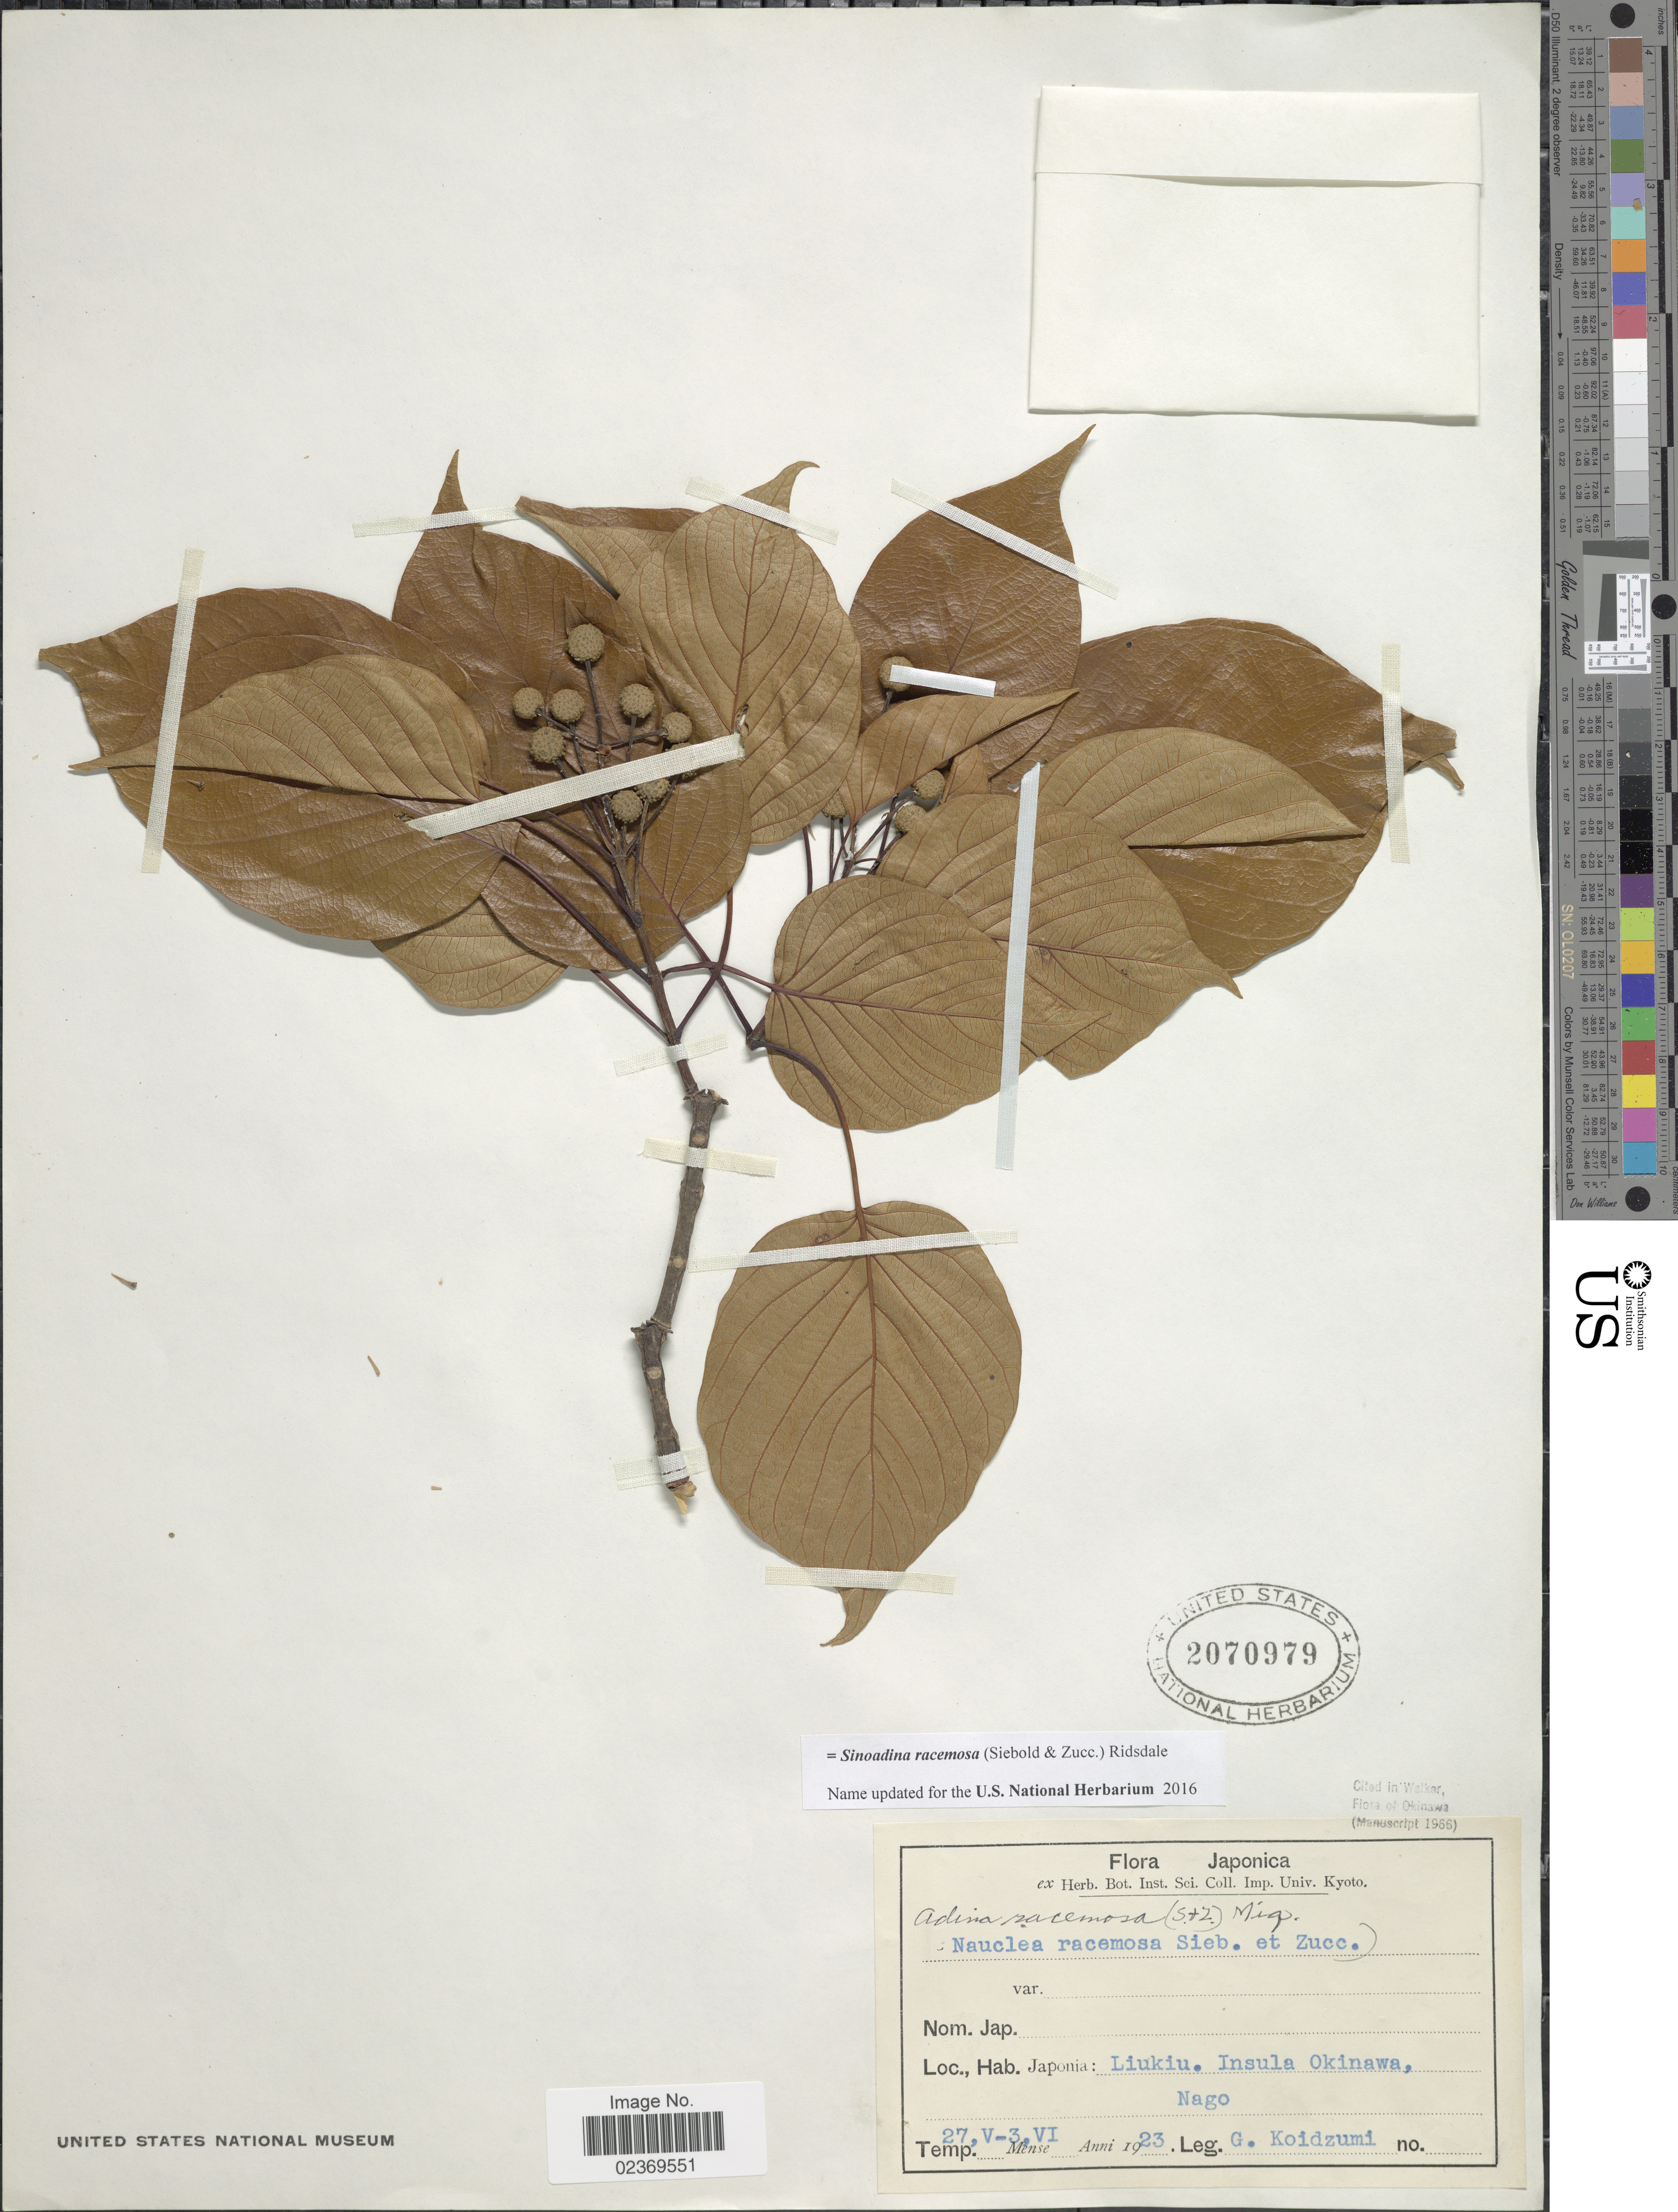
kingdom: Plantae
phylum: Tracheophyta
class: Magnoliopsida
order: Gentianales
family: Rubiaceae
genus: Sinoadina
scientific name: Sinoadina racemosa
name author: (Siebold & Zucc.) Risdale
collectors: G. Koidzumi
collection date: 1923-05-27/1923-06-03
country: Japan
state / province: Okinawa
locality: Liukiu. Insula Okinawa. Nago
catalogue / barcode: US 2070979